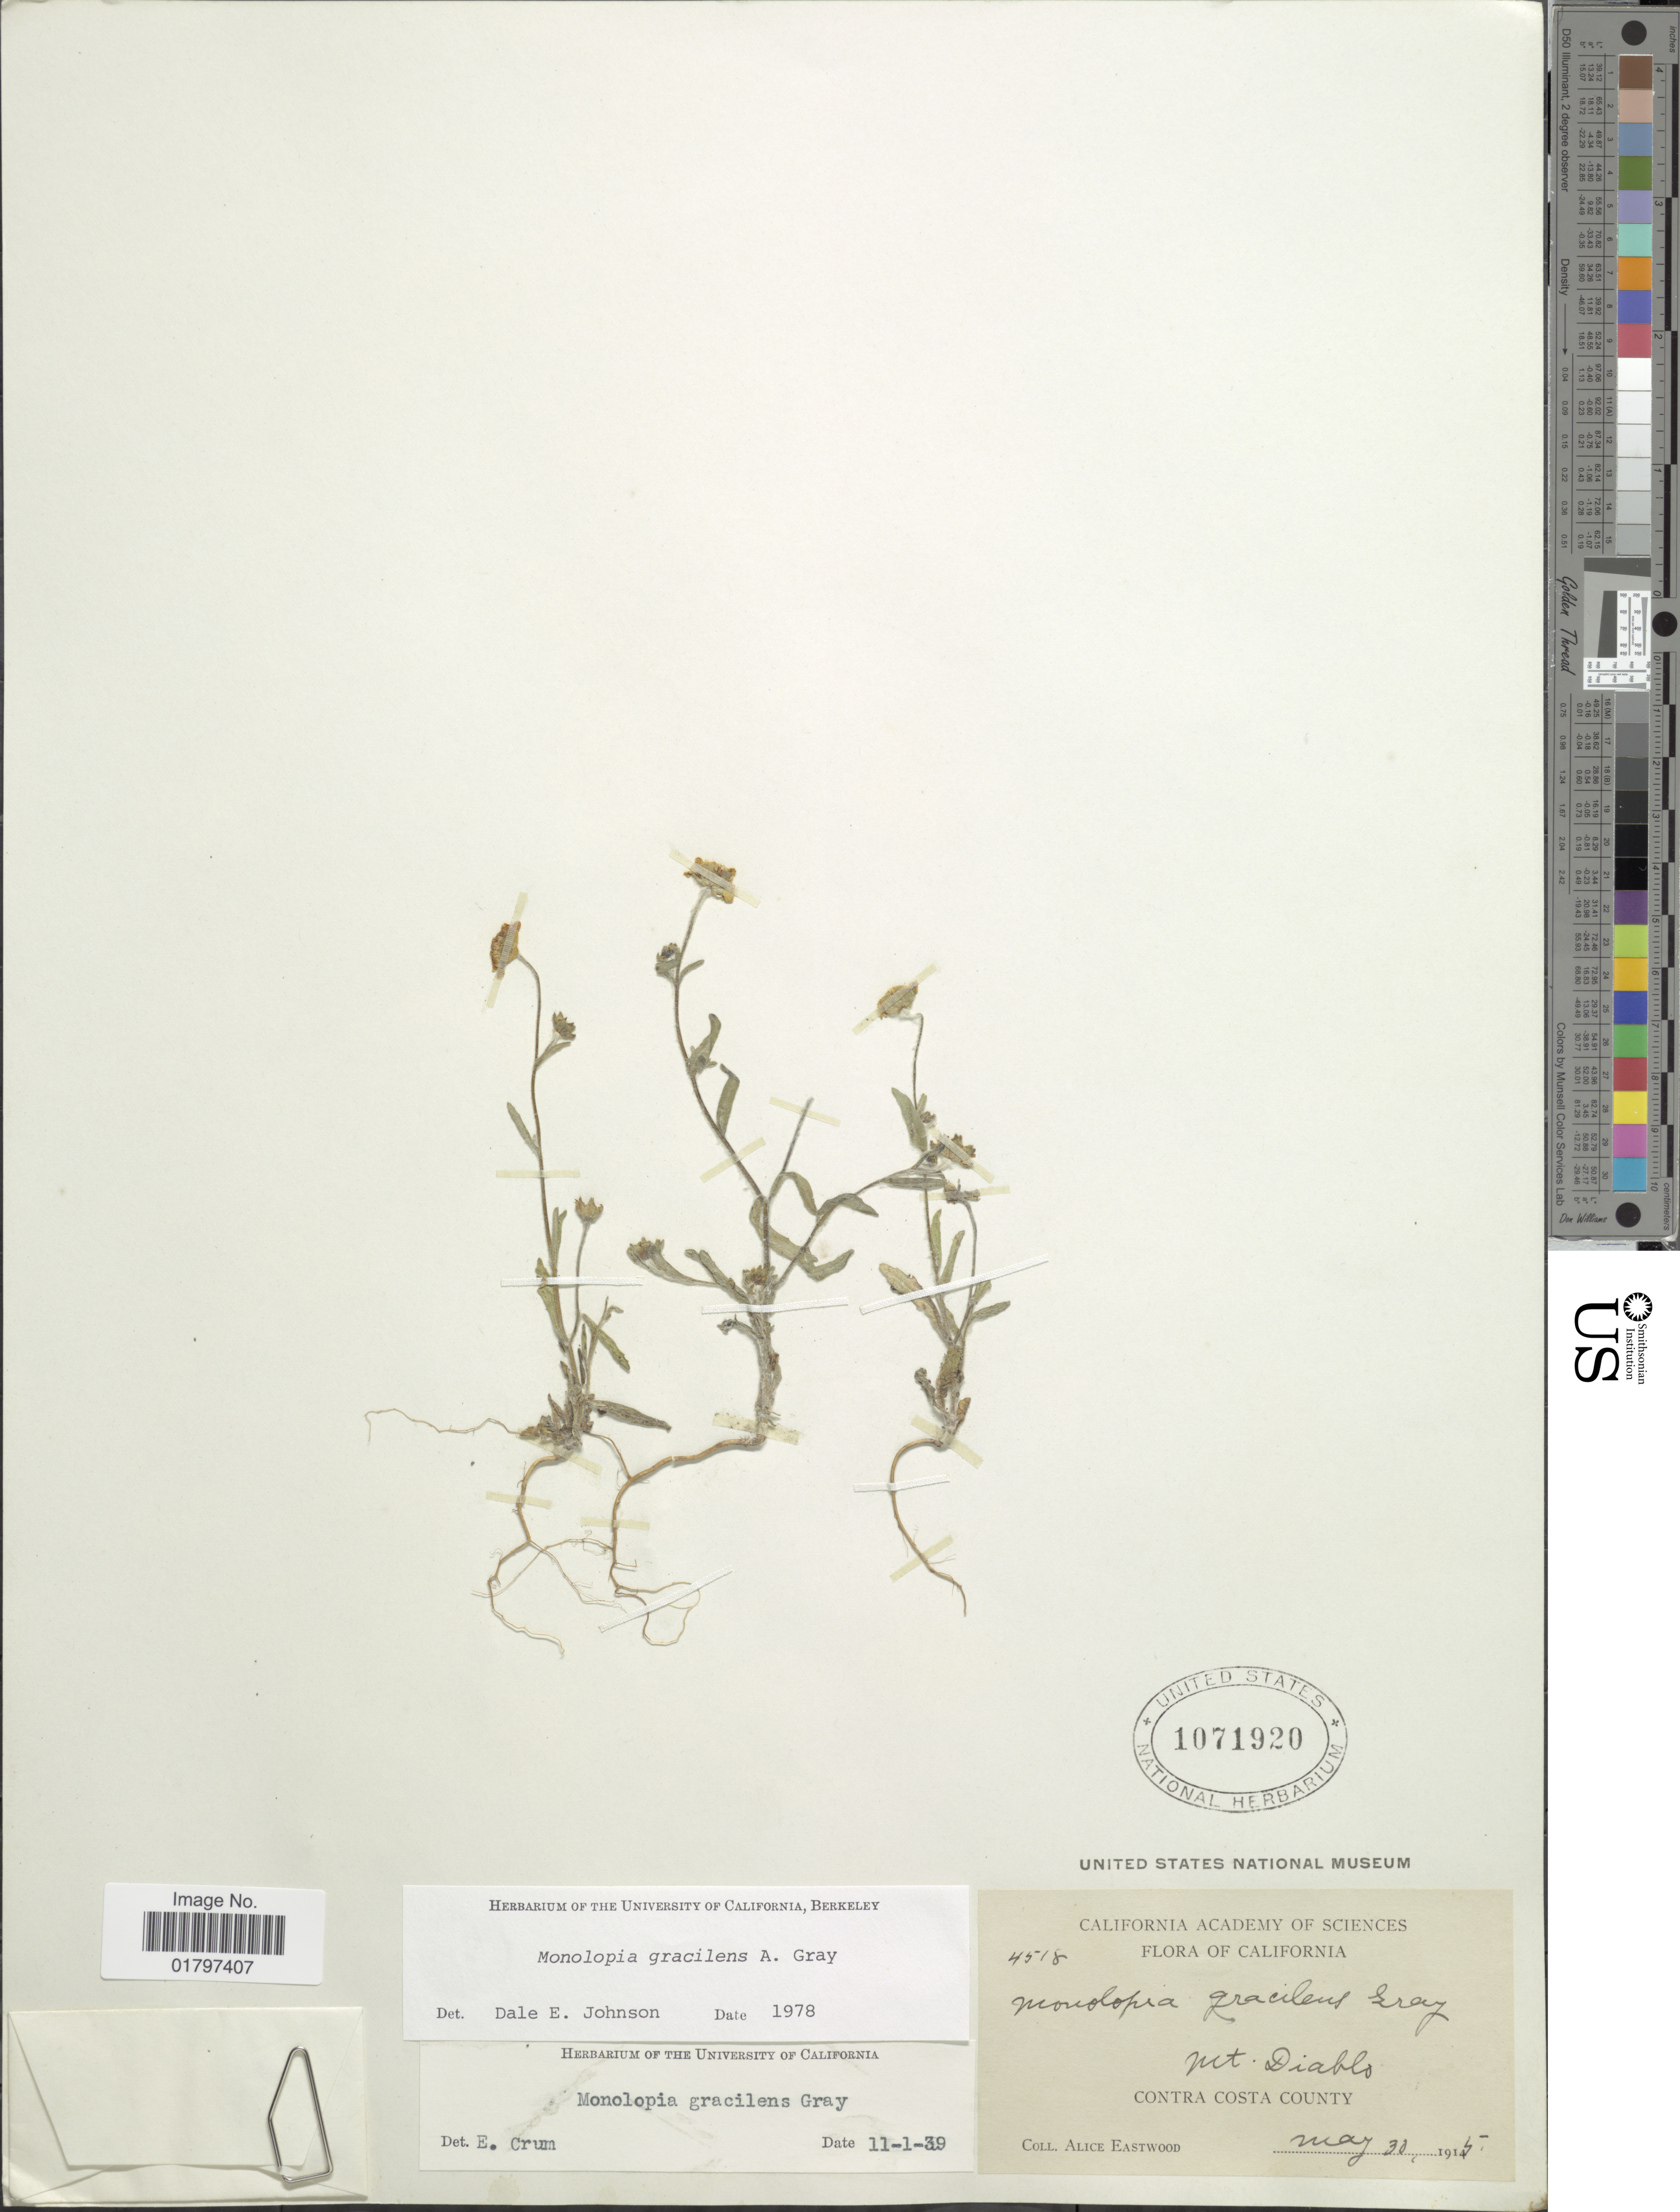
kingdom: Plantae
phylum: Tracheophyta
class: Magnoliopsida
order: Asterales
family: Asteraceae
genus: Monolopia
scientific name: Monolopia gracilens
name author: A. Gray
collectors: A. Eastwood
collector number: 4518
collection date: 1915-05-30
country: United States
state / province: California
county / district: Contra Costa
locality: Mt. Diablo. Contra Costa County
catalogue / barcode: US 1071920